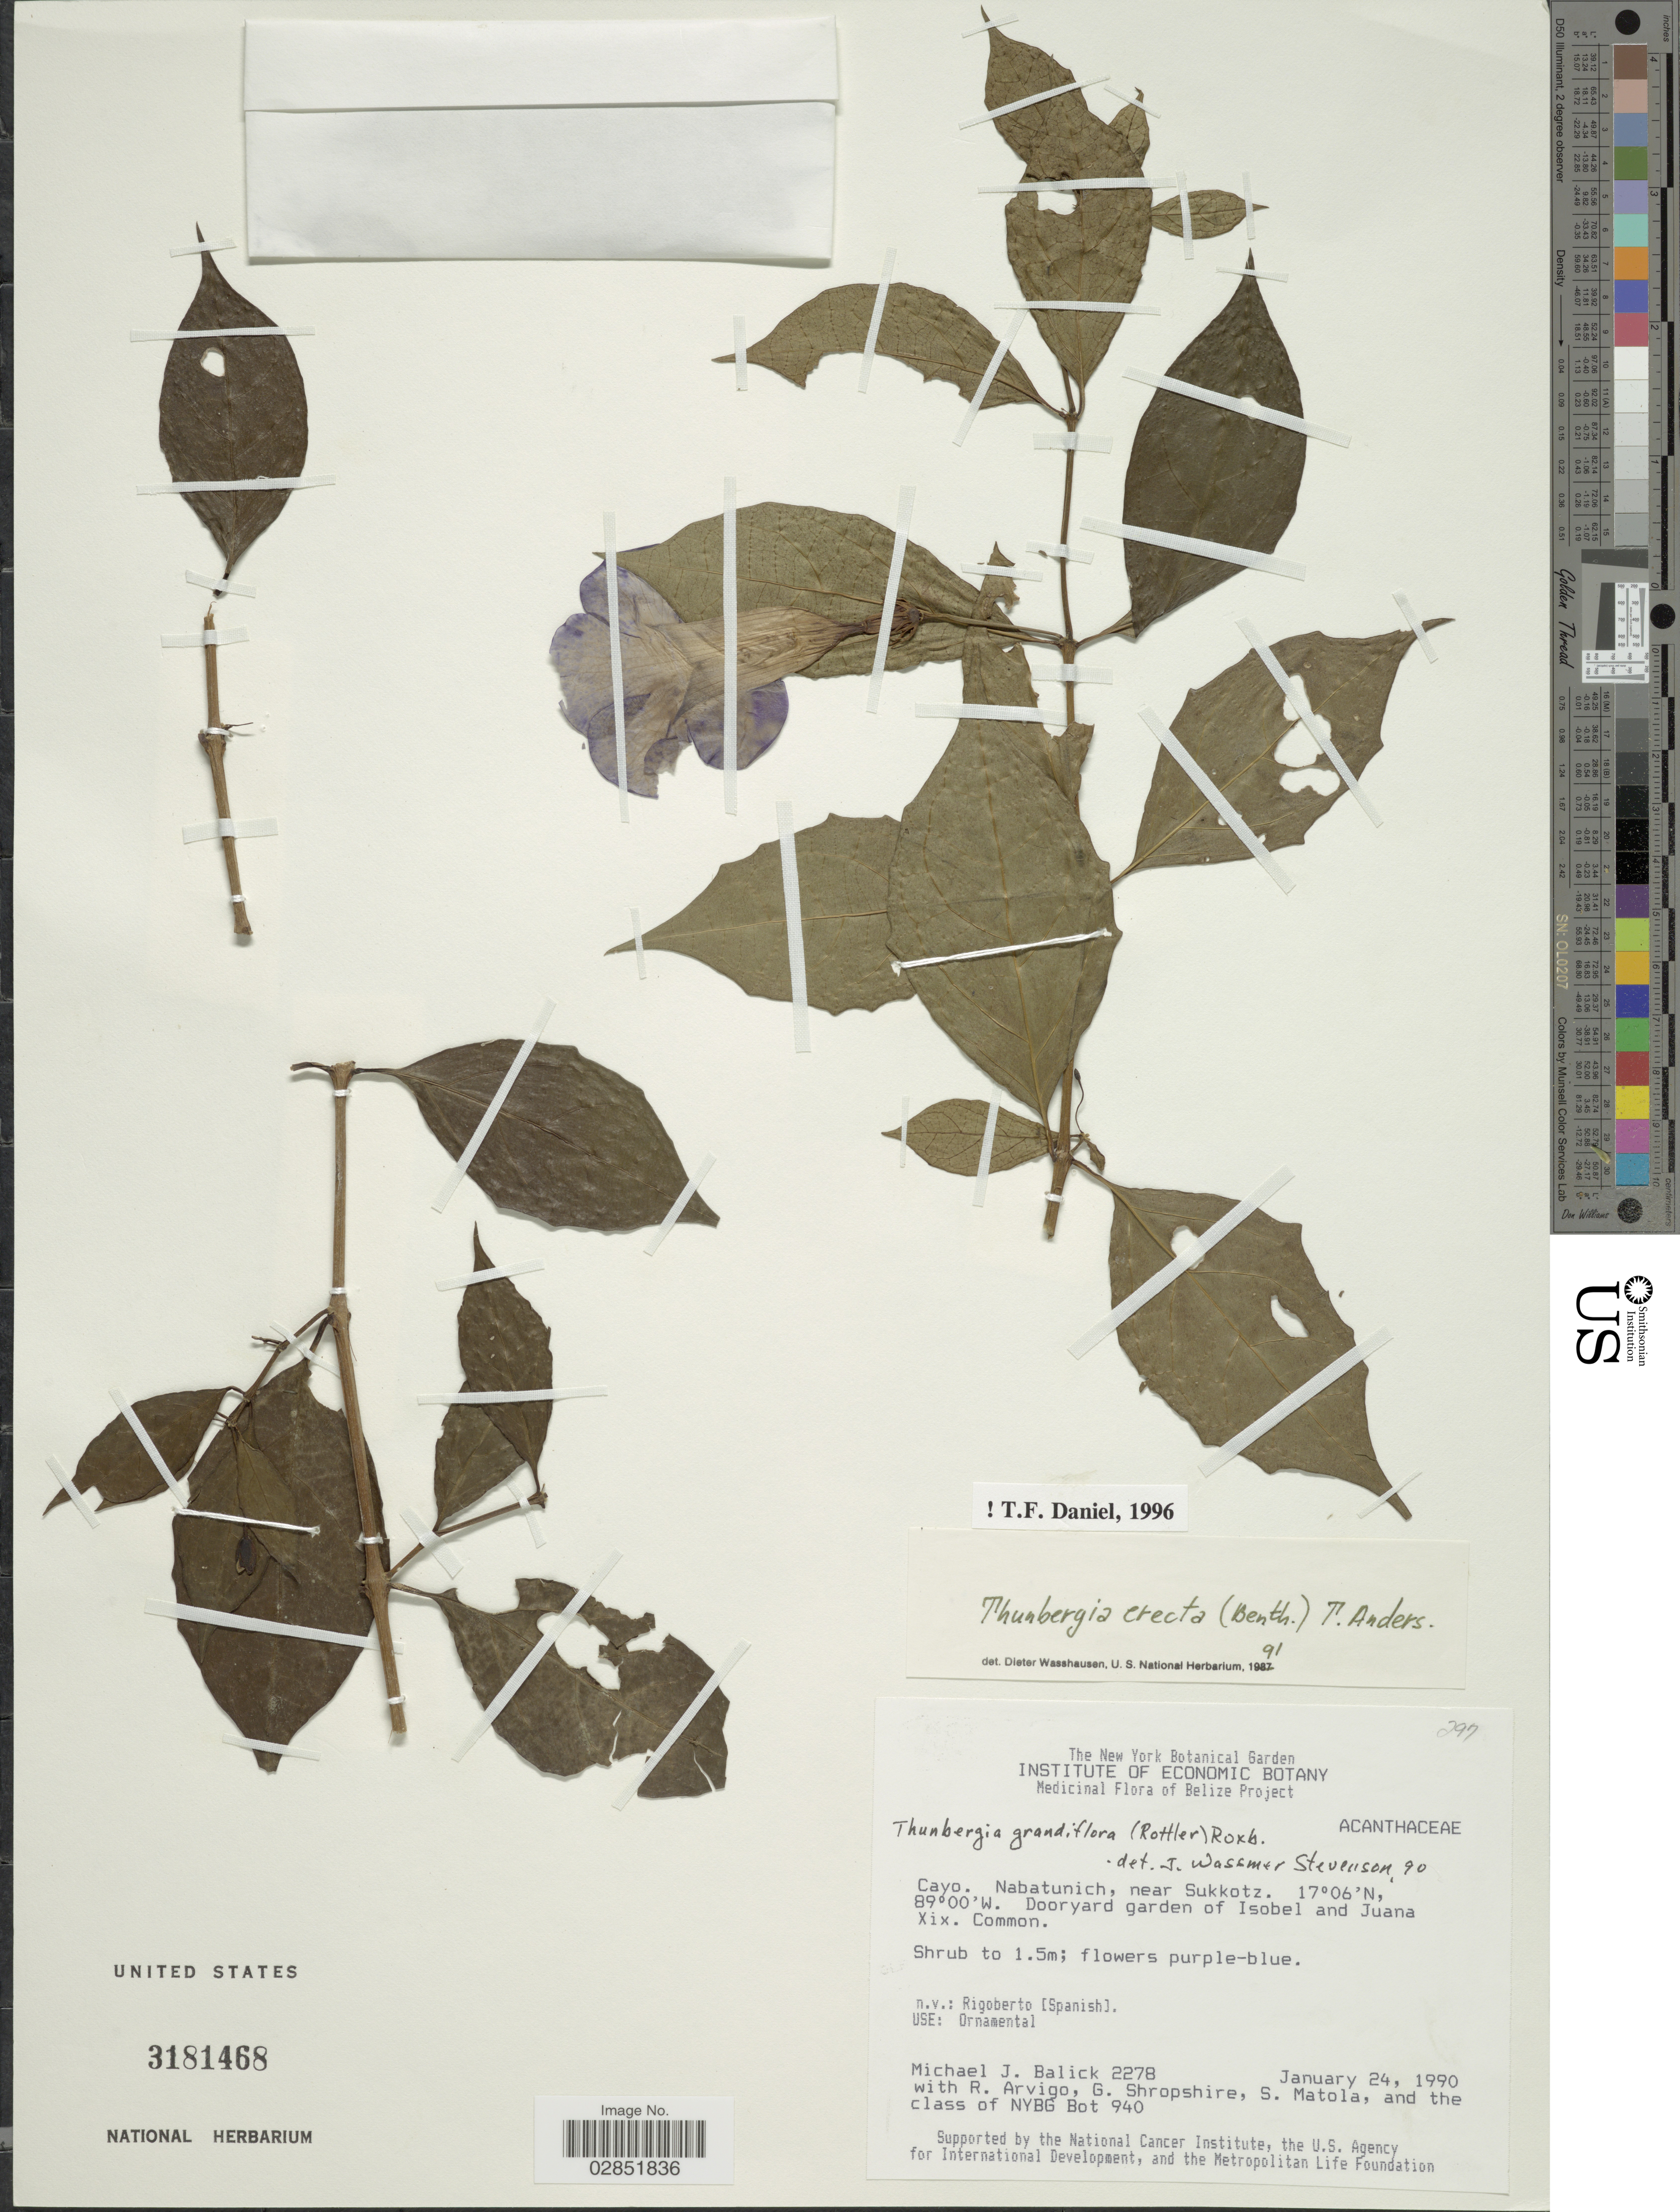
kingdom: Plantae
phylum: Tracheophyta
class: Magnoliopsida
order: Lamiales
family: Acanthaceae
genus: Thunbergia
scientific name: Thunbergia erecta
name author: (Benth.) T. Anderson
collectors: M. J. Balick, R. Arvigo, G. Shropshire, S. Matola & et al.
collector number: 940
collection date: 1990-01-24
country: Belize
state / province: Cayo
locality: Nabatunich, near Sukkotz. Dooryard garden of Isobel and Juana Xix.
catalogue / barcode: US 3181468